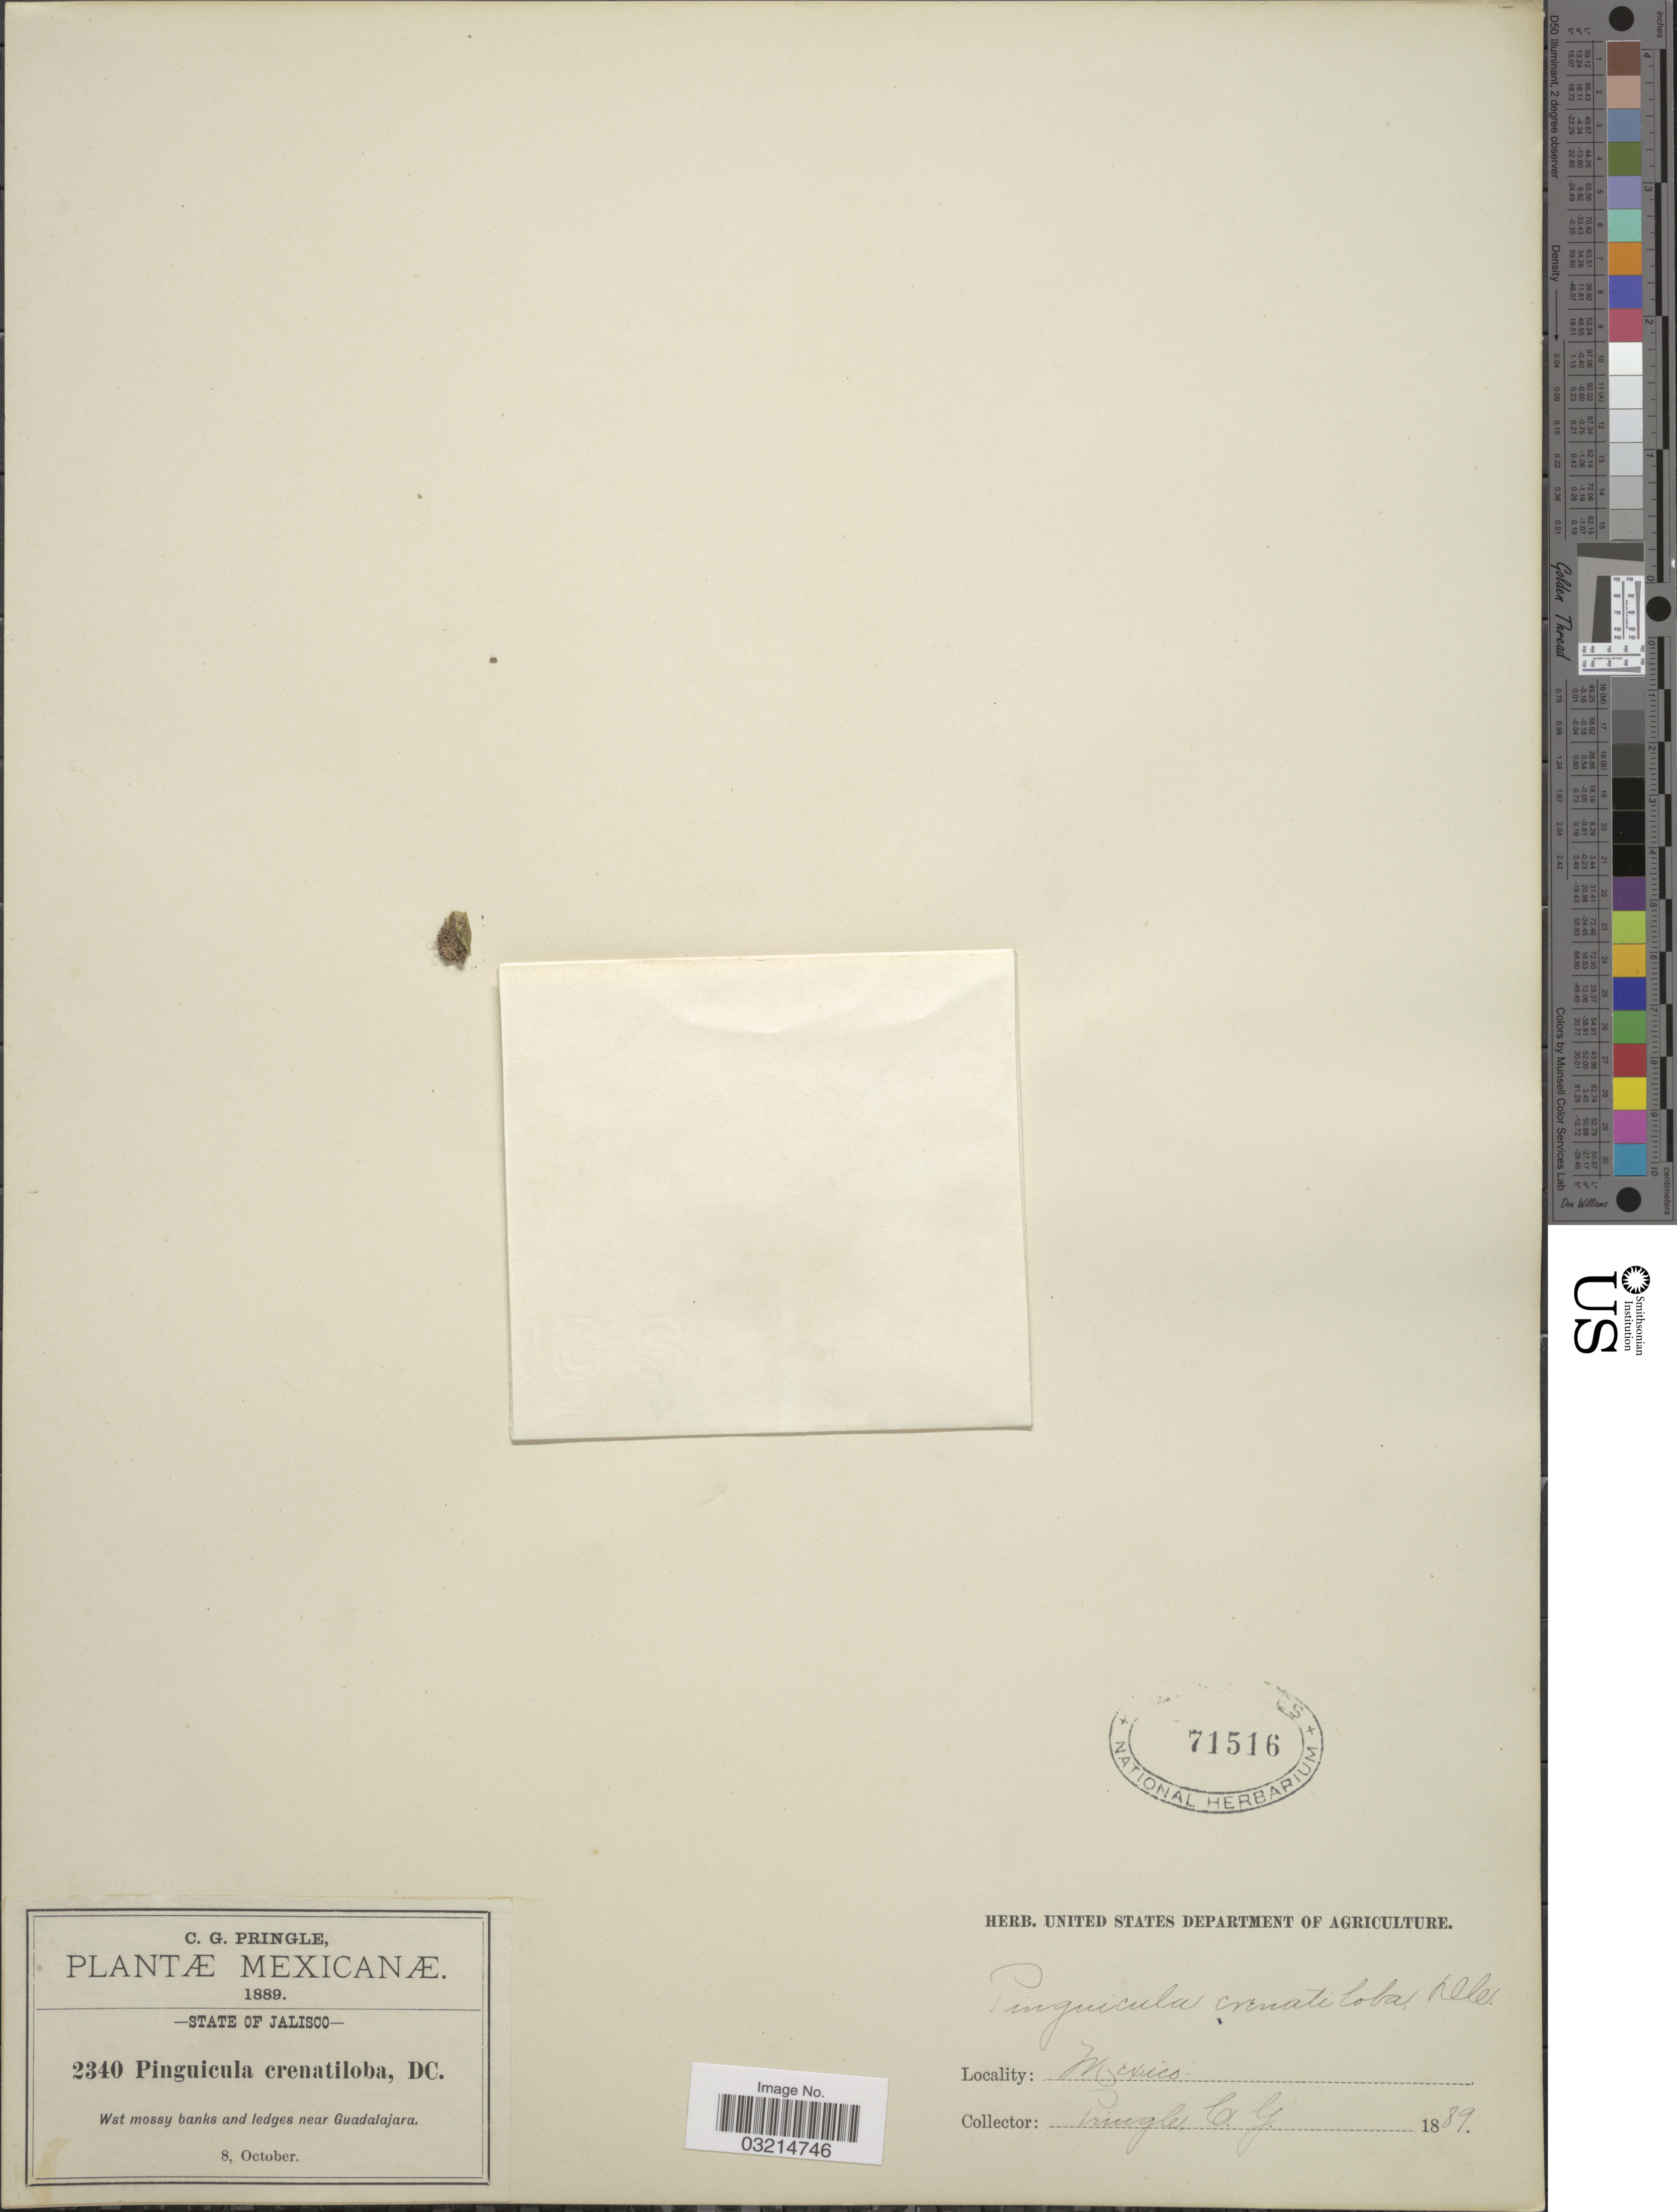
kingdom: Plantae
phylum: Tracheophyta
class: Magnoliopsida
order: Lamiales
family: Lentibulariaceae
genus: Pinguicula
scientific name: Pinguicula crenatiloba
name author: A. DC.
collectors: C. G. Pringle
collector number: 2340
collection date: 1889-10-08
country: Mexico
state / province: Jalisco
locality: Wet mossy banks and ledges near Guadalajara.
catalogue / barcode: US 71516